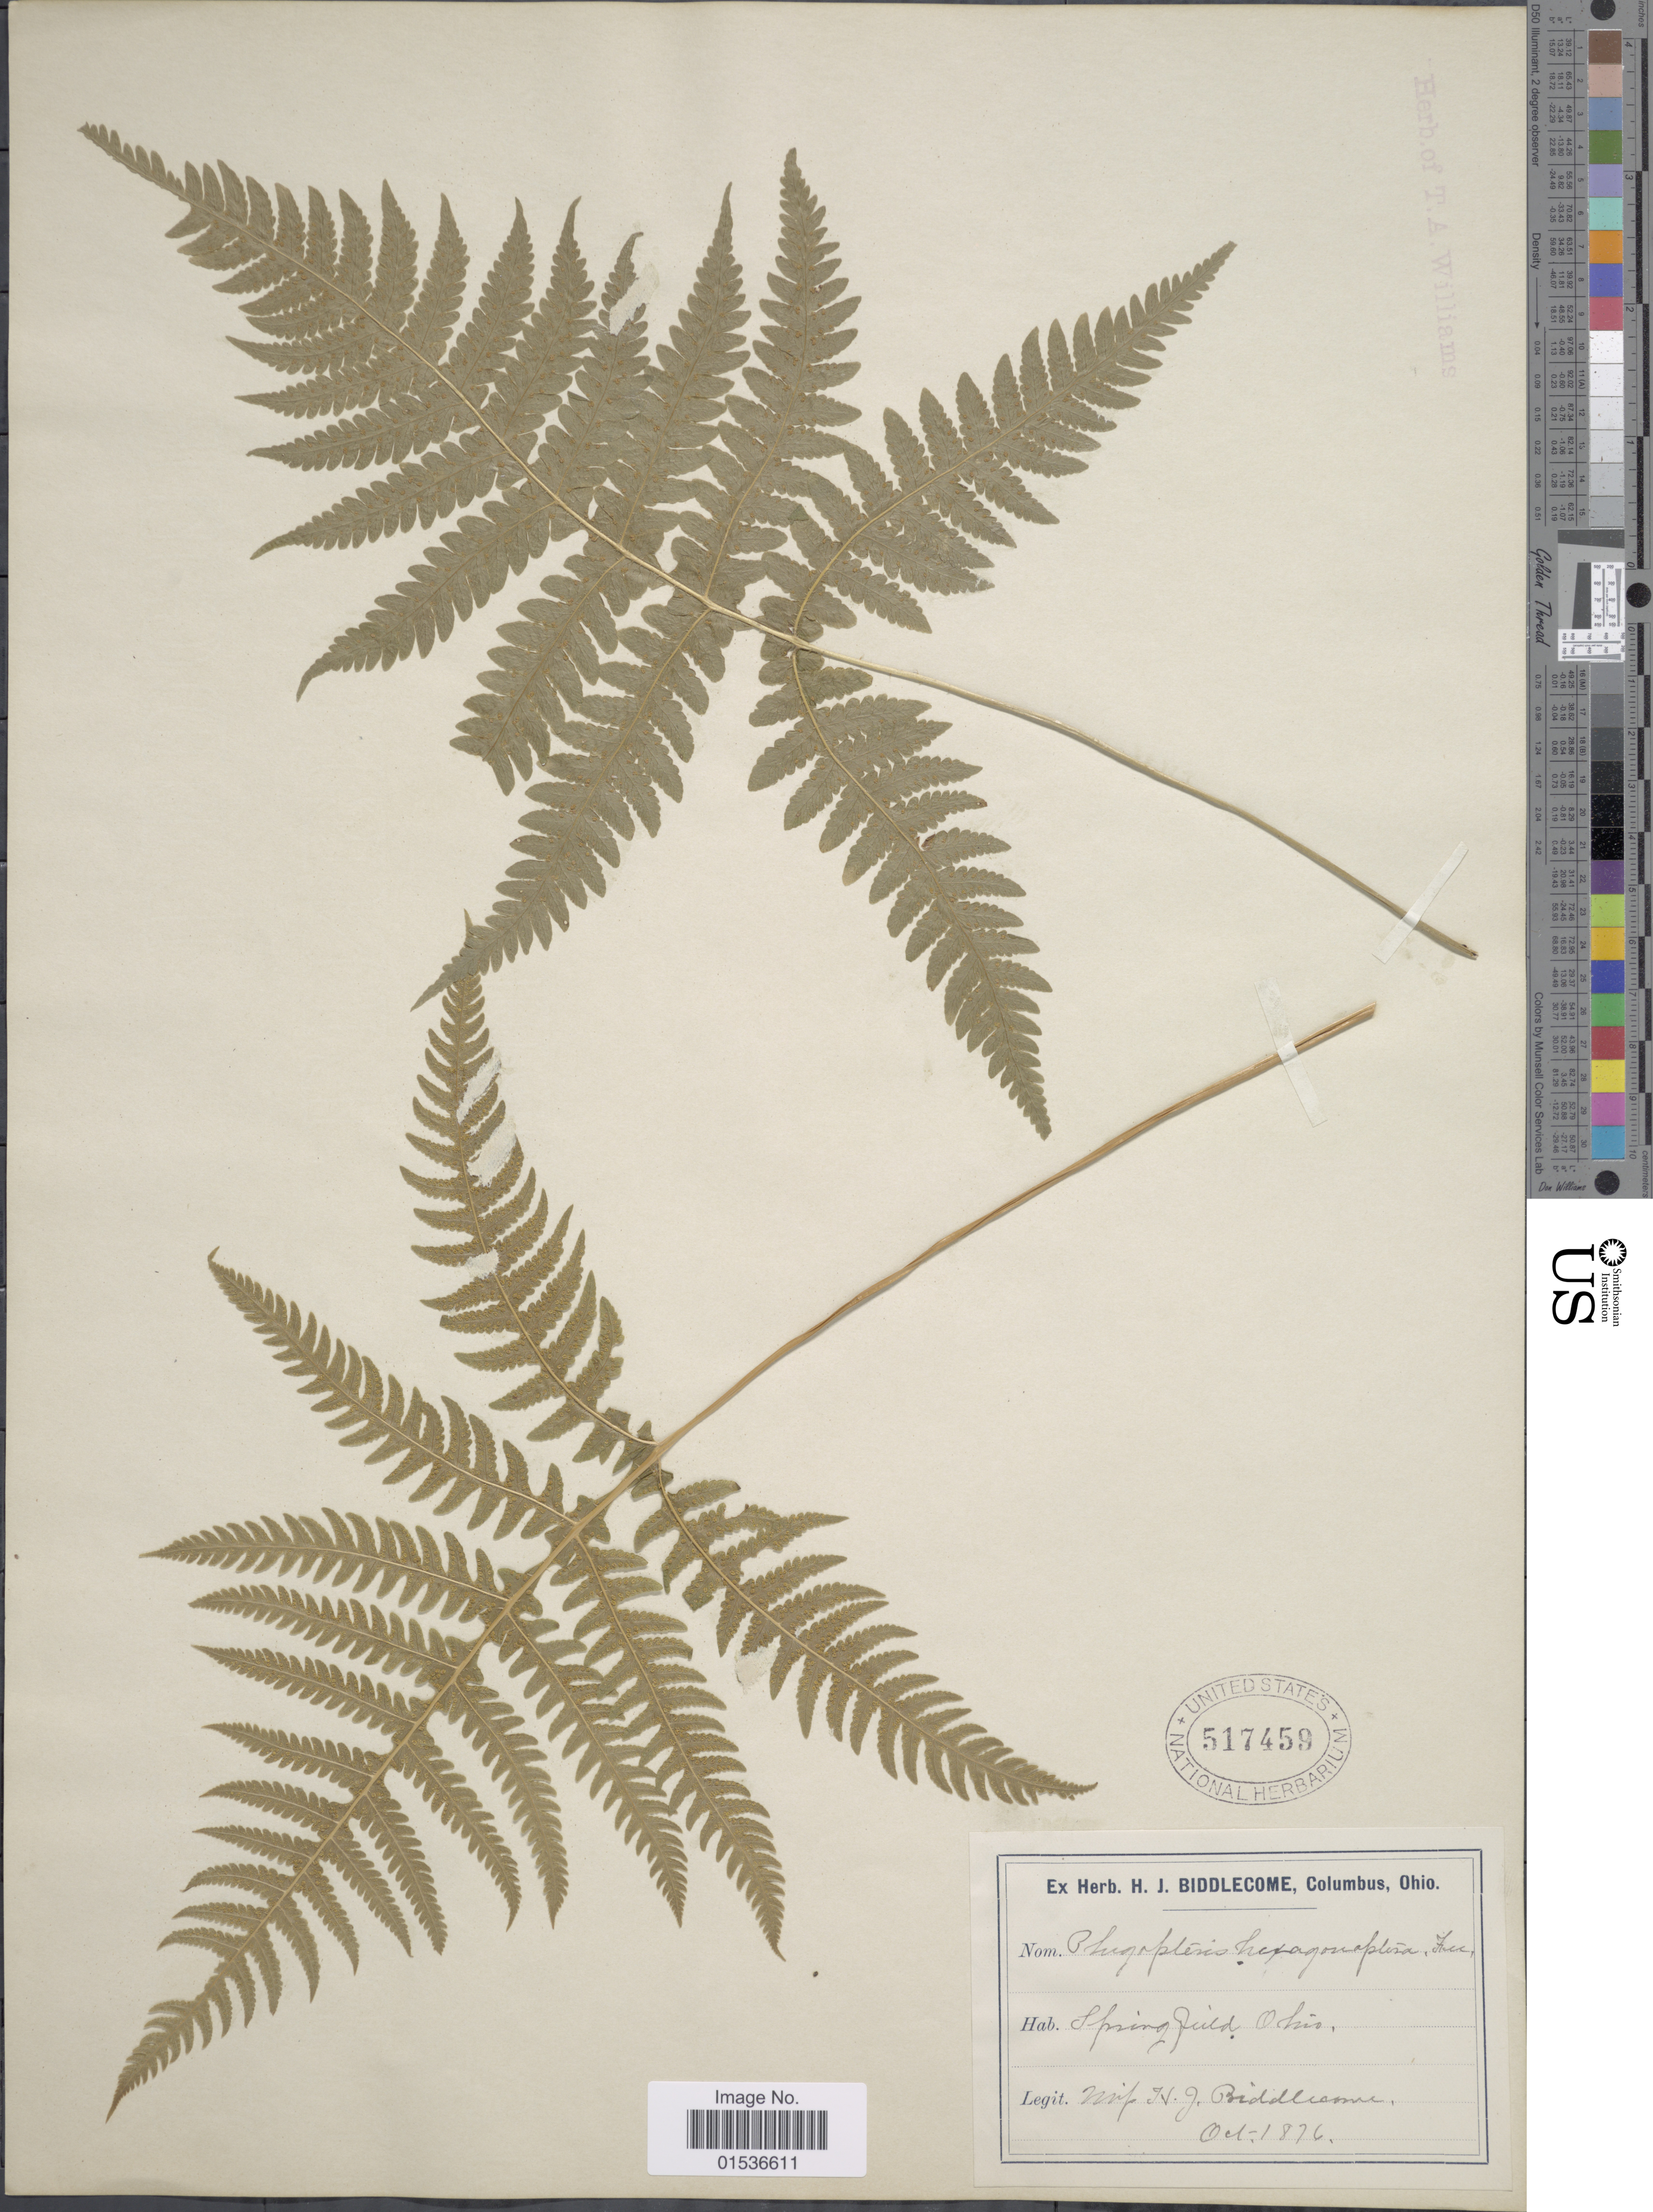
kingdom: Plantae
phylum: Tracheophyta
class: Polypodiopsida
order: Polypodiales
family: Thelypteridaceae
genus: Phegopteris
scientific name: Phegopteris hexagonoptera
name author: (Michx.) Fée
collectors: H. Biddlecome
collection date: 1876-10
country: United States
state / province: Ohio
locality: Springfield, Ohio.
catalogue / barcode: US 517459